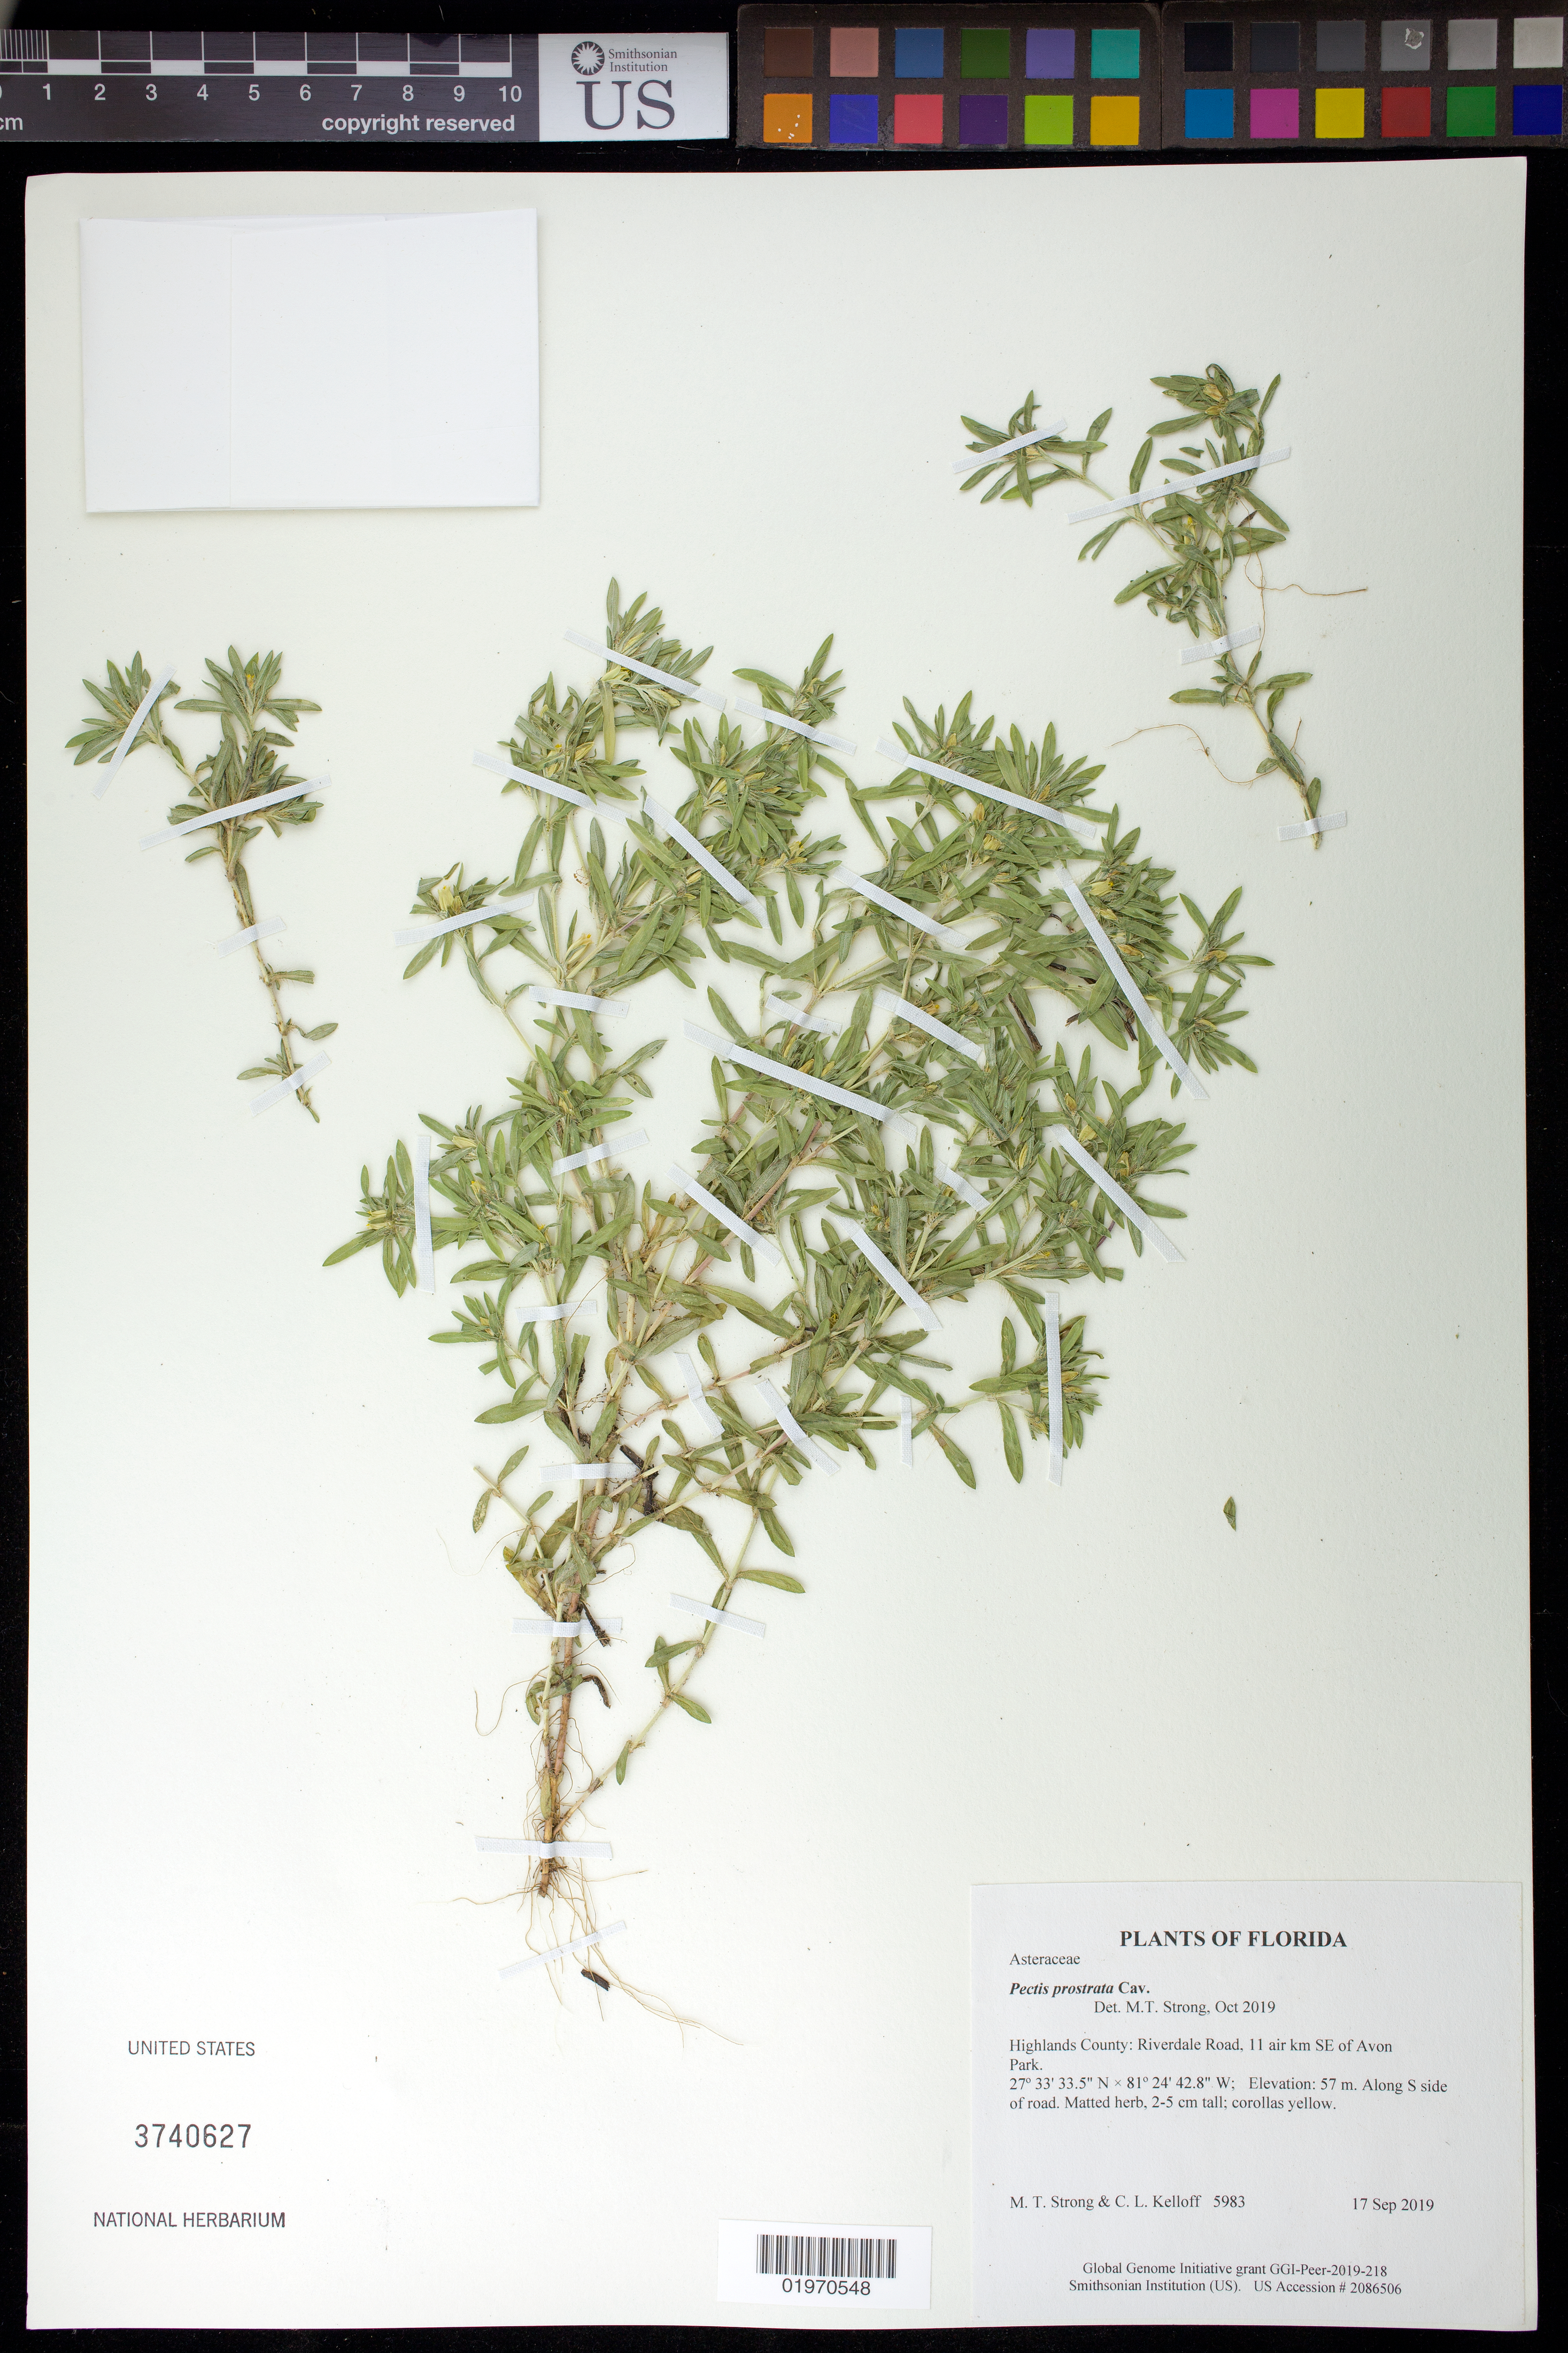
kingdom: Plantae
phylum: Tracheophyta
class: Magnoliopsida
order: Asterales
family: Asteraceae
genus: Pectis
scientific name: Pectis prostrata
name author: Cav.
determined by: Strong, Mark T., (BOT), Smithsonian Institution - National Museum of Natural History (UNITED STATES)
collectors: M. T. Strong & C. L. Kelloff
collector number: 5983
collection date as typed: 17 Sep 2019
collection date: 2019-09-17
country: United States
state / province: Florida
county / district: Highlands County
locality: Riverdale Road, 11 air km SE of Avon Park.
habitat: Along S side of road.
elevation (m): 57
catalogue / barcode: US 3740627